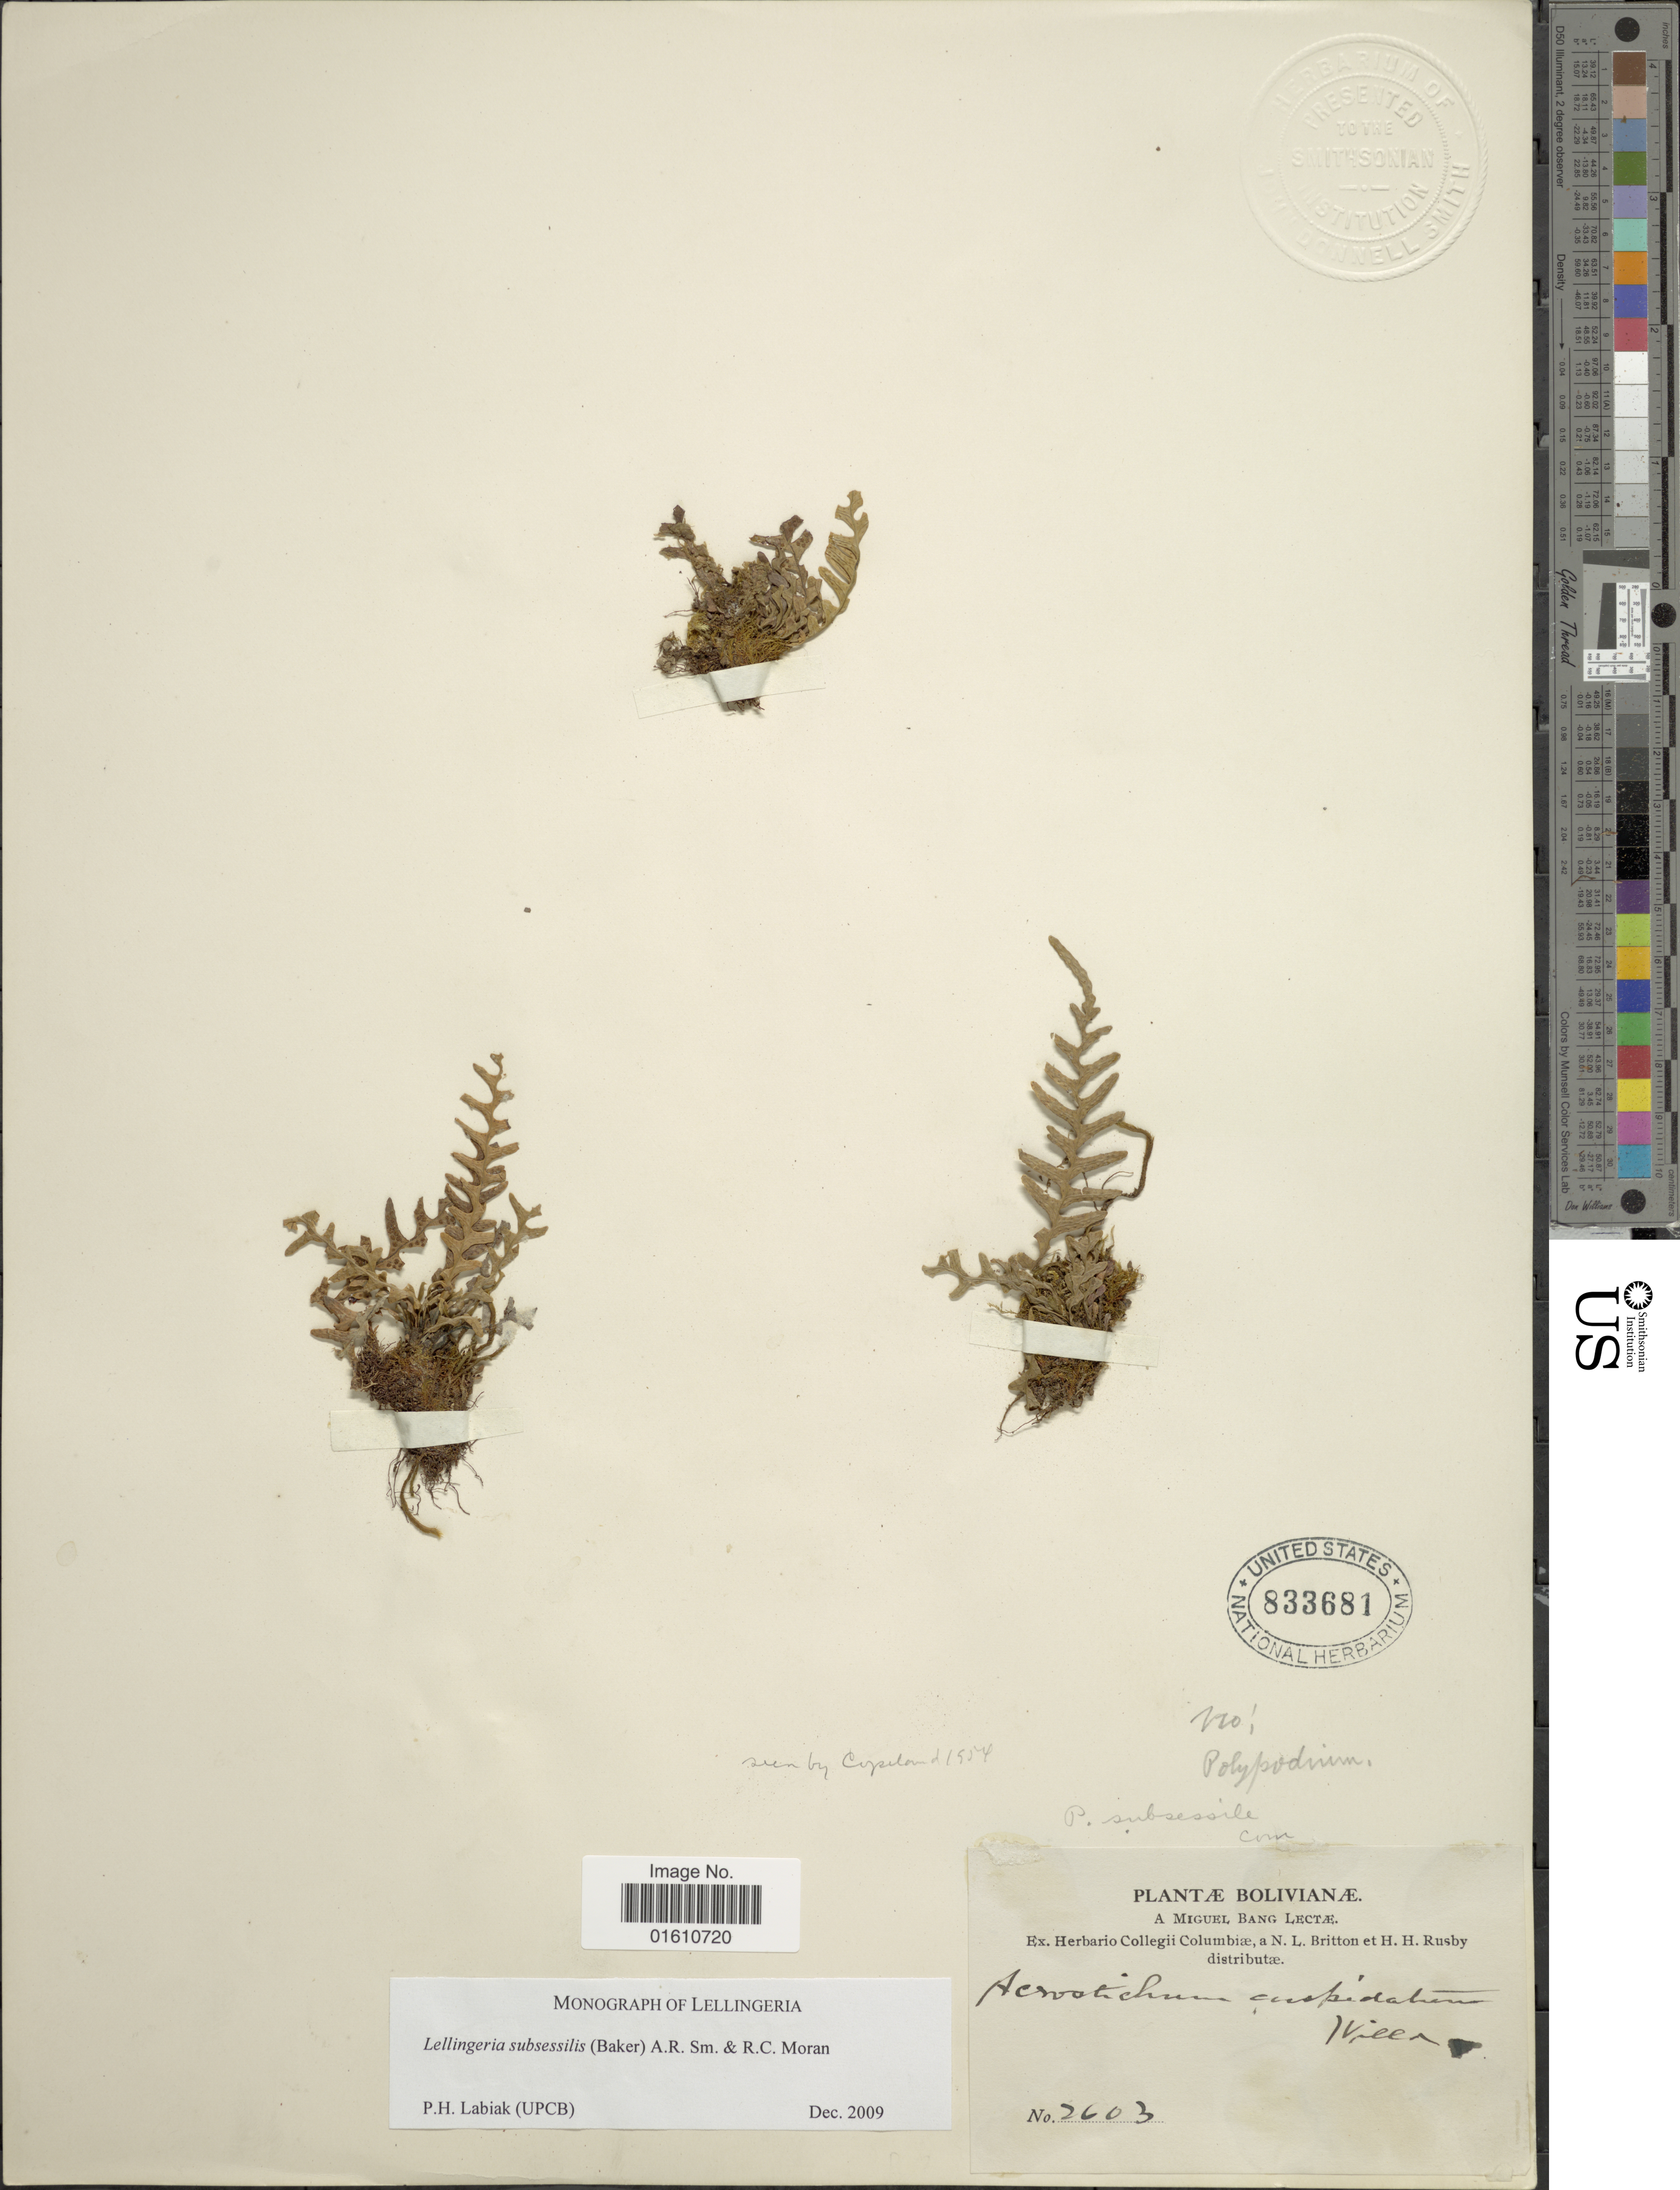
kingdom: Plantae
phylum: Tracheophyta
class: Polypodiopsida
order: Polypodiales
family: Polypodiaceae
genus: Lellingeria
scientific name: Lellingeria subsessilis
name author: (Baker) A.R. Sm. & R.C. Moran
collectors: M. Bang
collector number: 2603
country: Bolivia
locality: Bolivianae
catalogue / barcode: US 833681